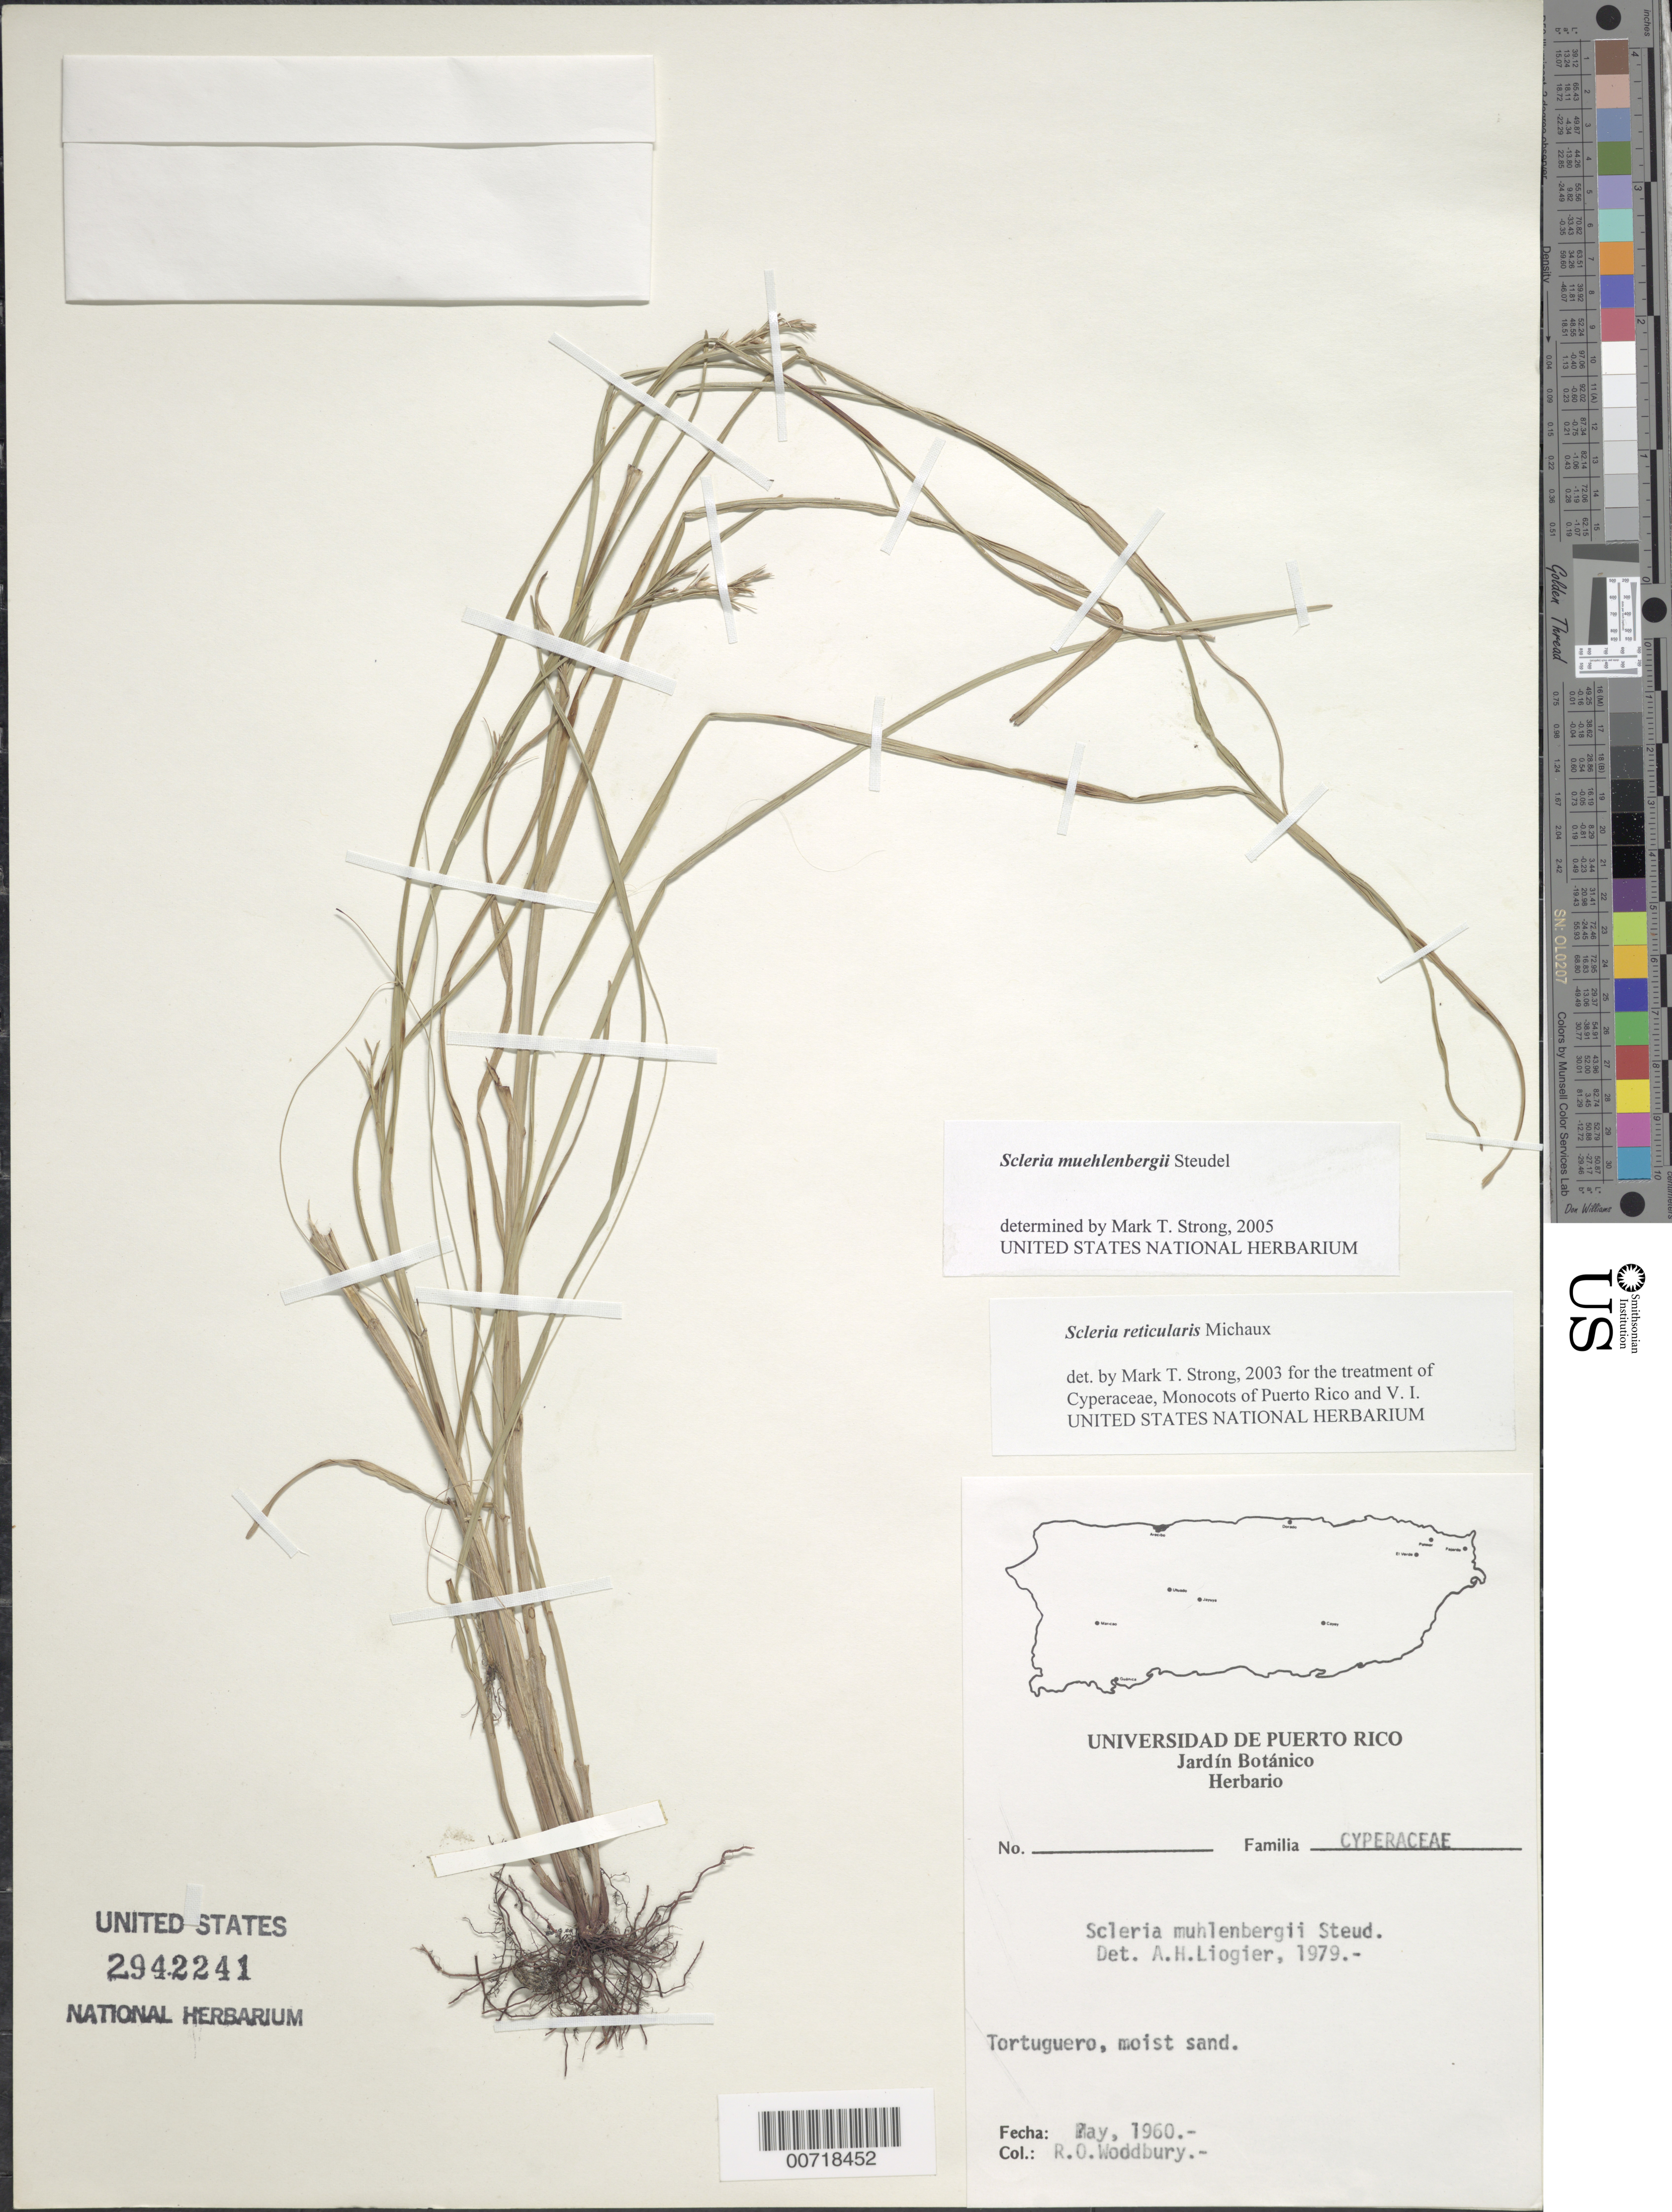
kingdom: Plantae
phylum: Tracheophyta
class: Liliopsida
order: Poales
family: Cyperaceae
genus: Scleria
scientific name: Scleria muehlenbergii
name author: Steud.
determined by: Strong, Mark T., (BOT), Smithsonian Institution - National Museum of Natural History (UNITED STATES)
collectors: R. O. Woodbury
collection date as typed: May 1960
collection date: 1960-05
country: Puerto Rico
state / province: Manatí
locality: Laguna Tortuguero.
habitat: Moist sand.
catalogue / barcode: US 2942241